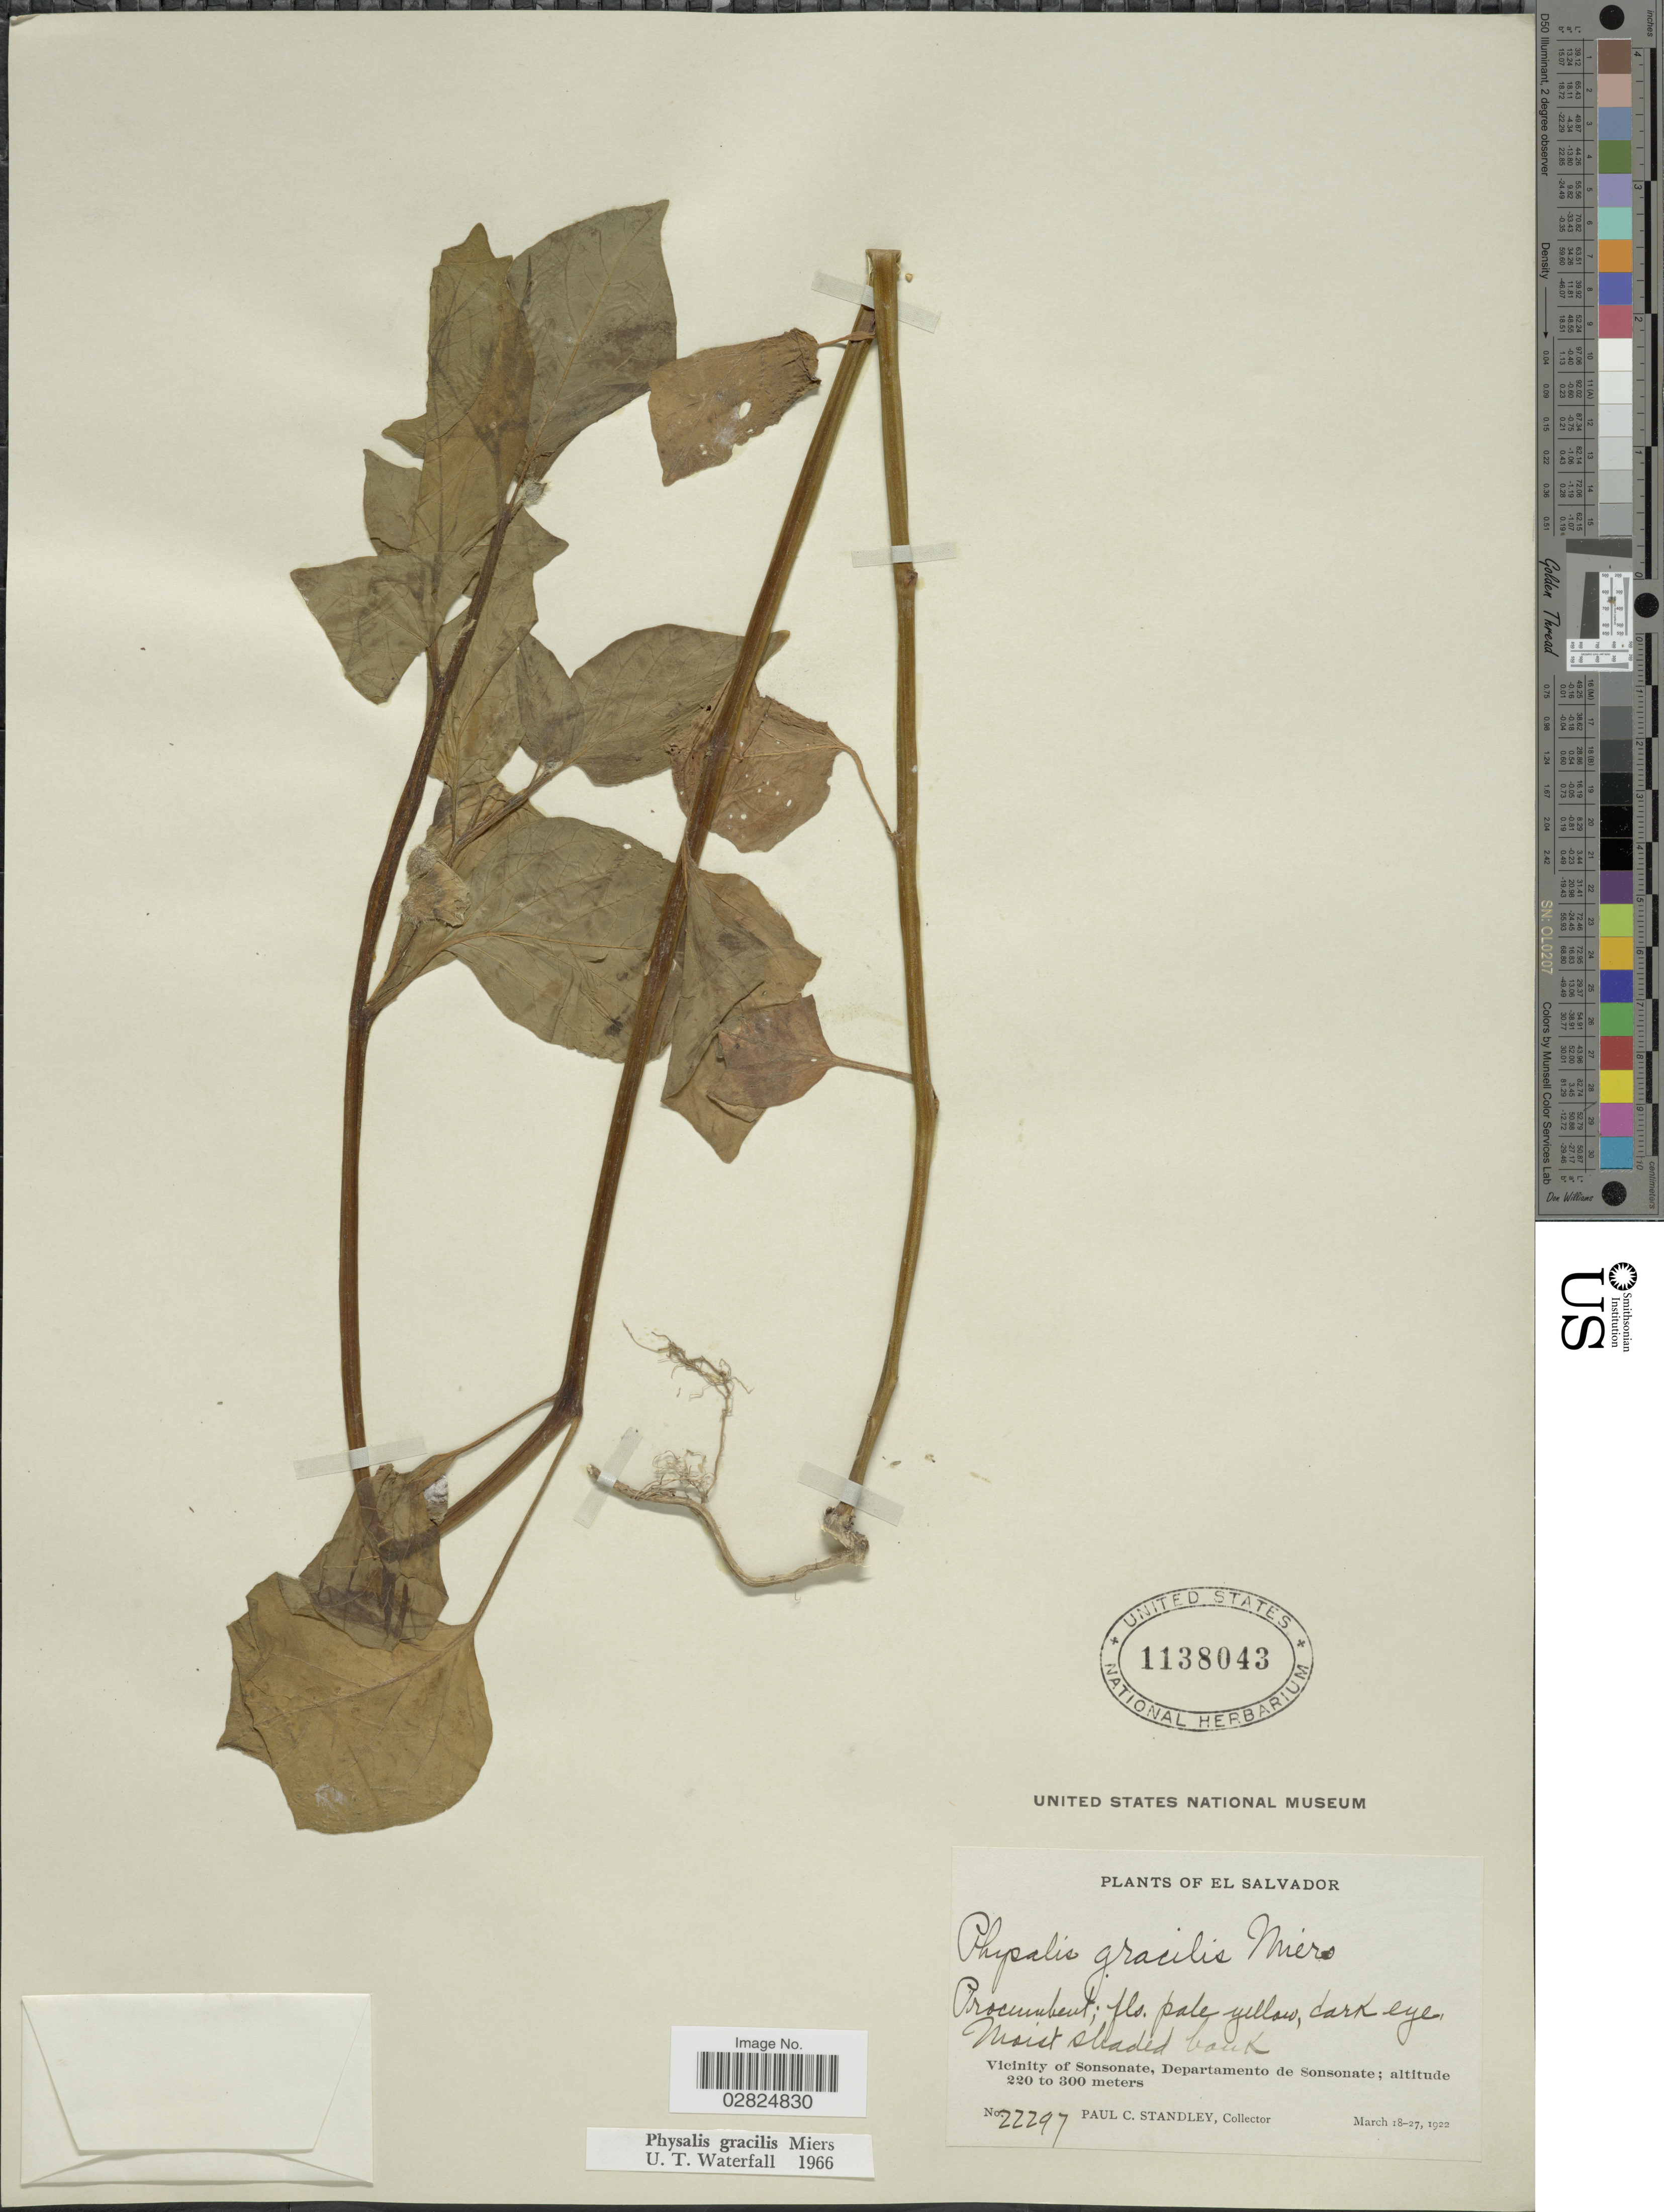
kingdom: Plantae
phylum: Tracheophyta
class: Magnoliopsida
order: Solanales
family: Solanaceae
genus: Physalis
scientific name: Physalis gracilis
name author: Miers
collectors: P. C. Standley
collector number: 22297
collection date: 1922-03-18/1922-03-27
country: El Salvador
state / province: Sonsonate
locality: Vicinity of Sonsonate, Departamento de Sonsonate.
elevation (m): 220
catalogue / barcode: US 1138043